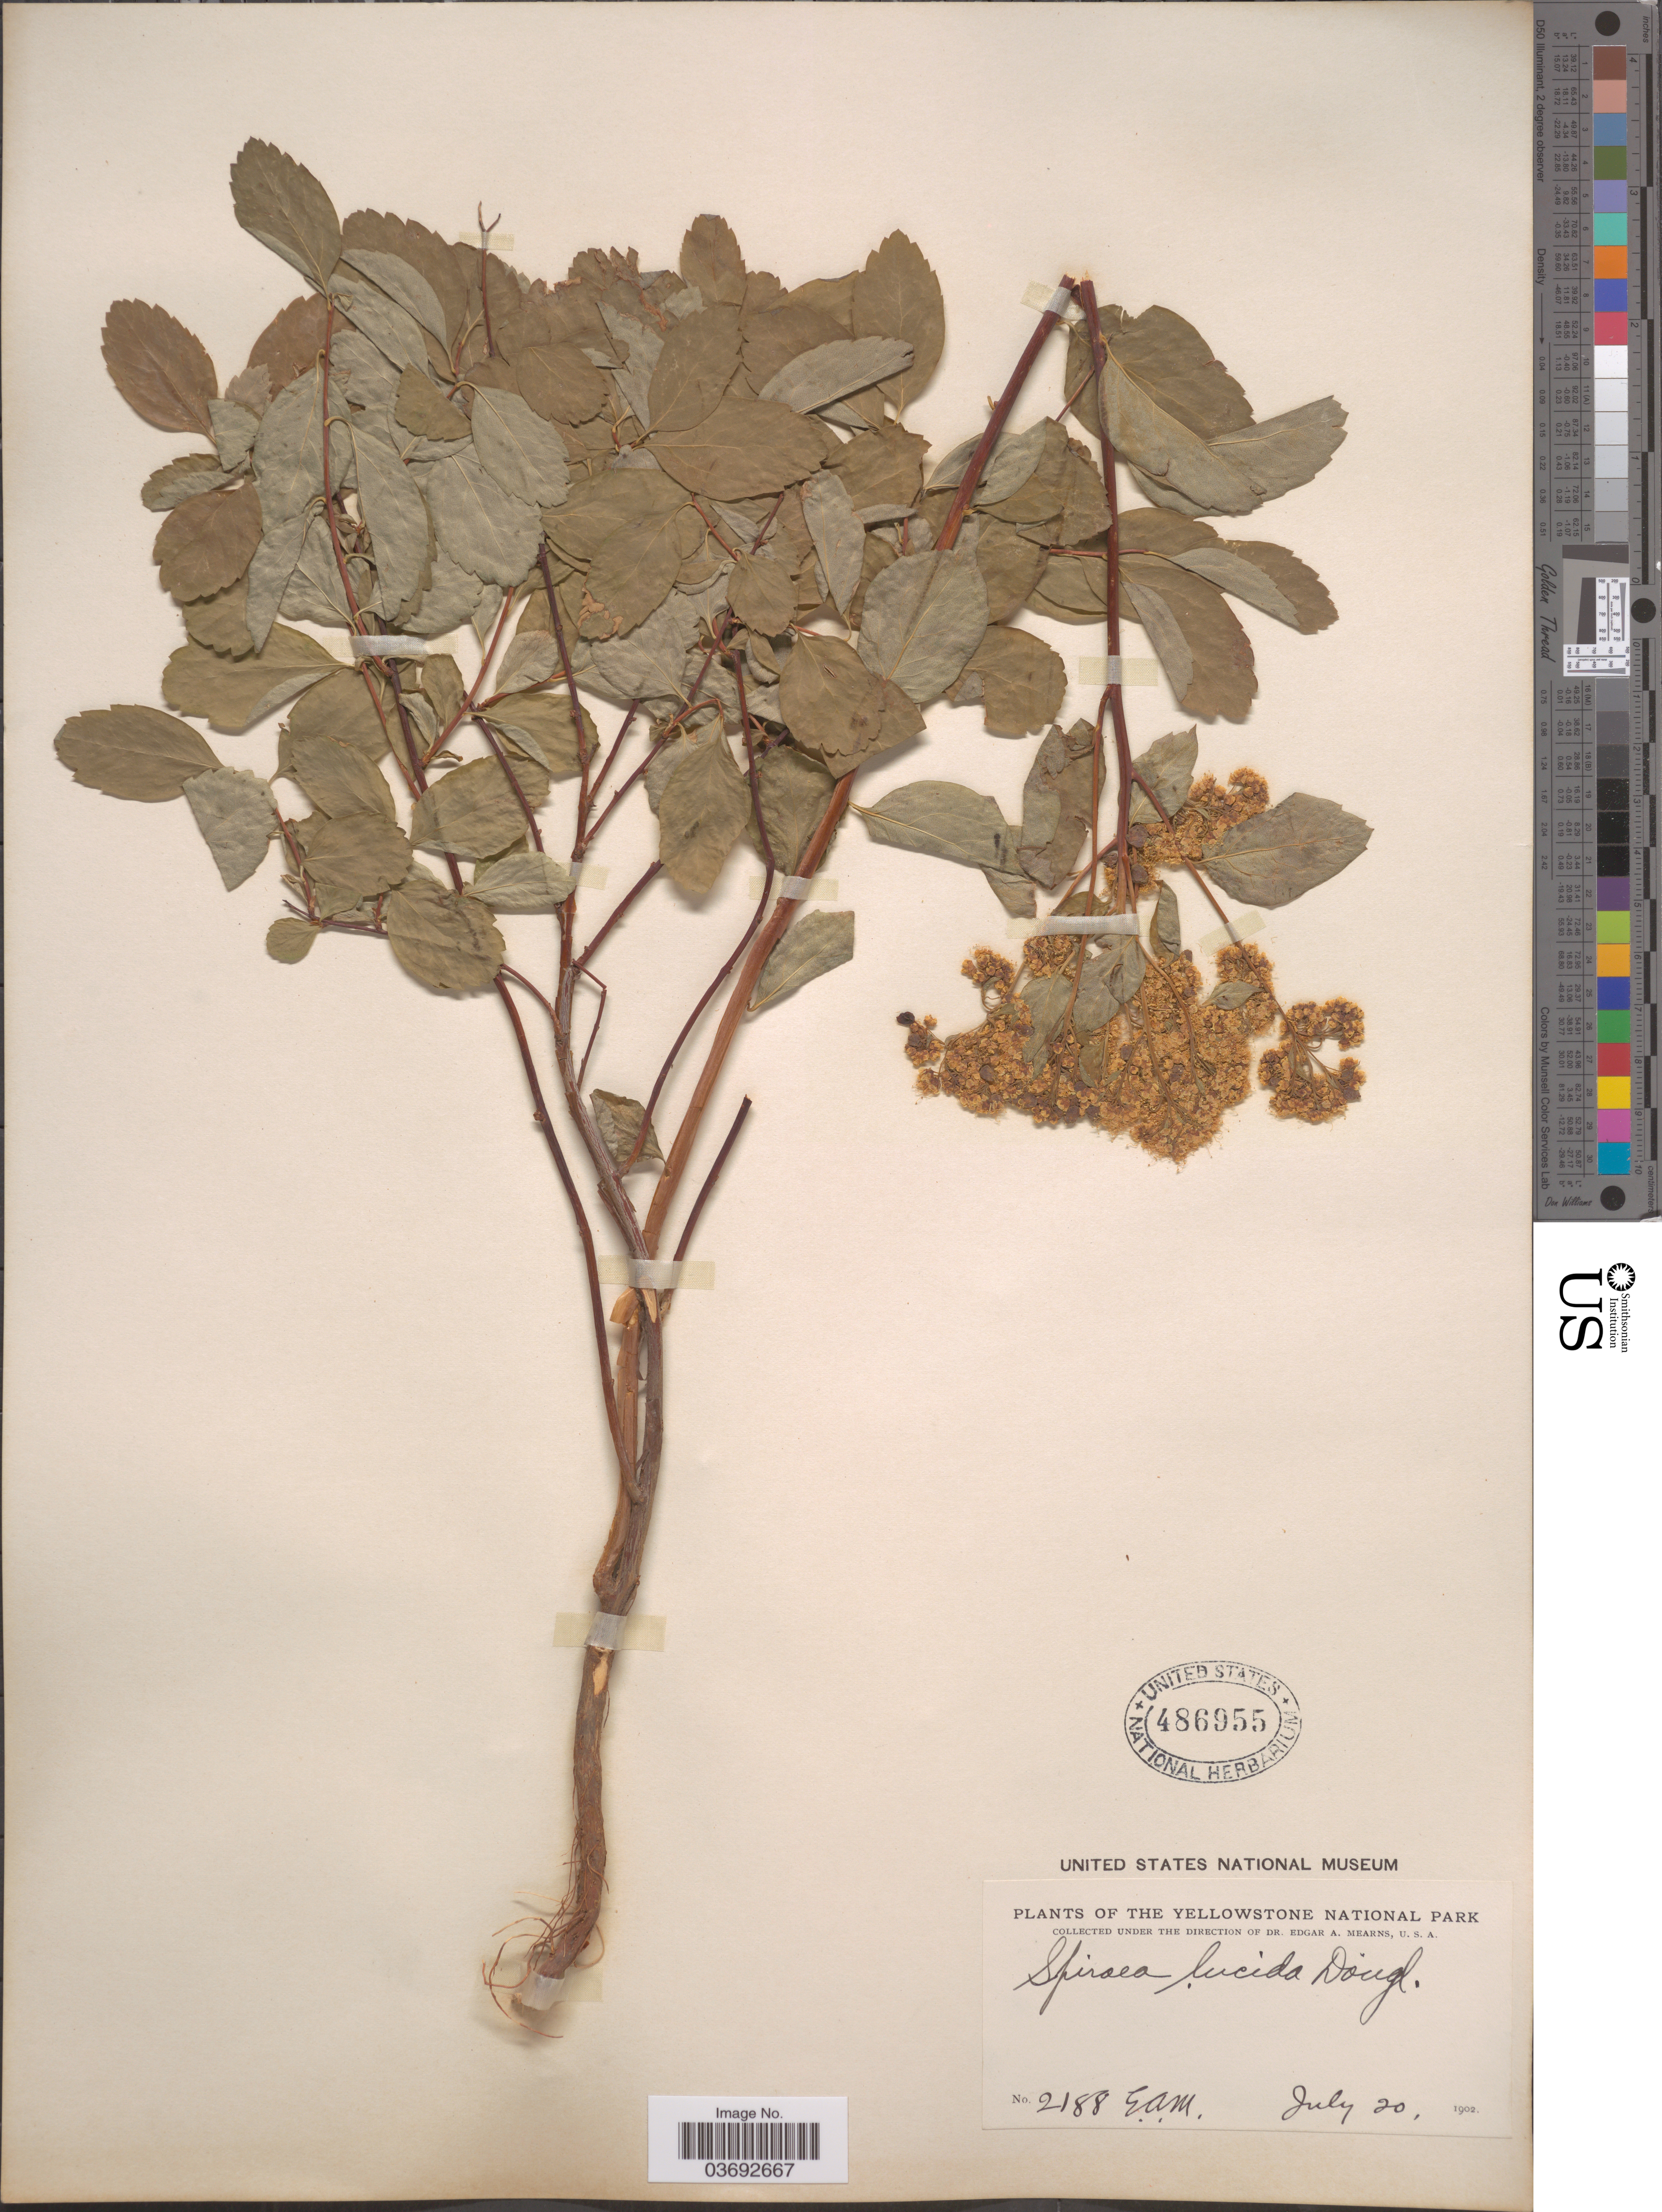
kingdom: Plantae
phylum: Tracheophyta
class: Magnoliopsida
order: Rosales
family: Rosaceae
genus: Spiraea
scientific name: Spiraea lucida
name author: Douglas ex Greene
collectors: E. A. Mearns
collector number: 2188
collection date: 1902-07-20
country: United States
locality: Yellowstone National Park.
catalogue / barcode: US 486955